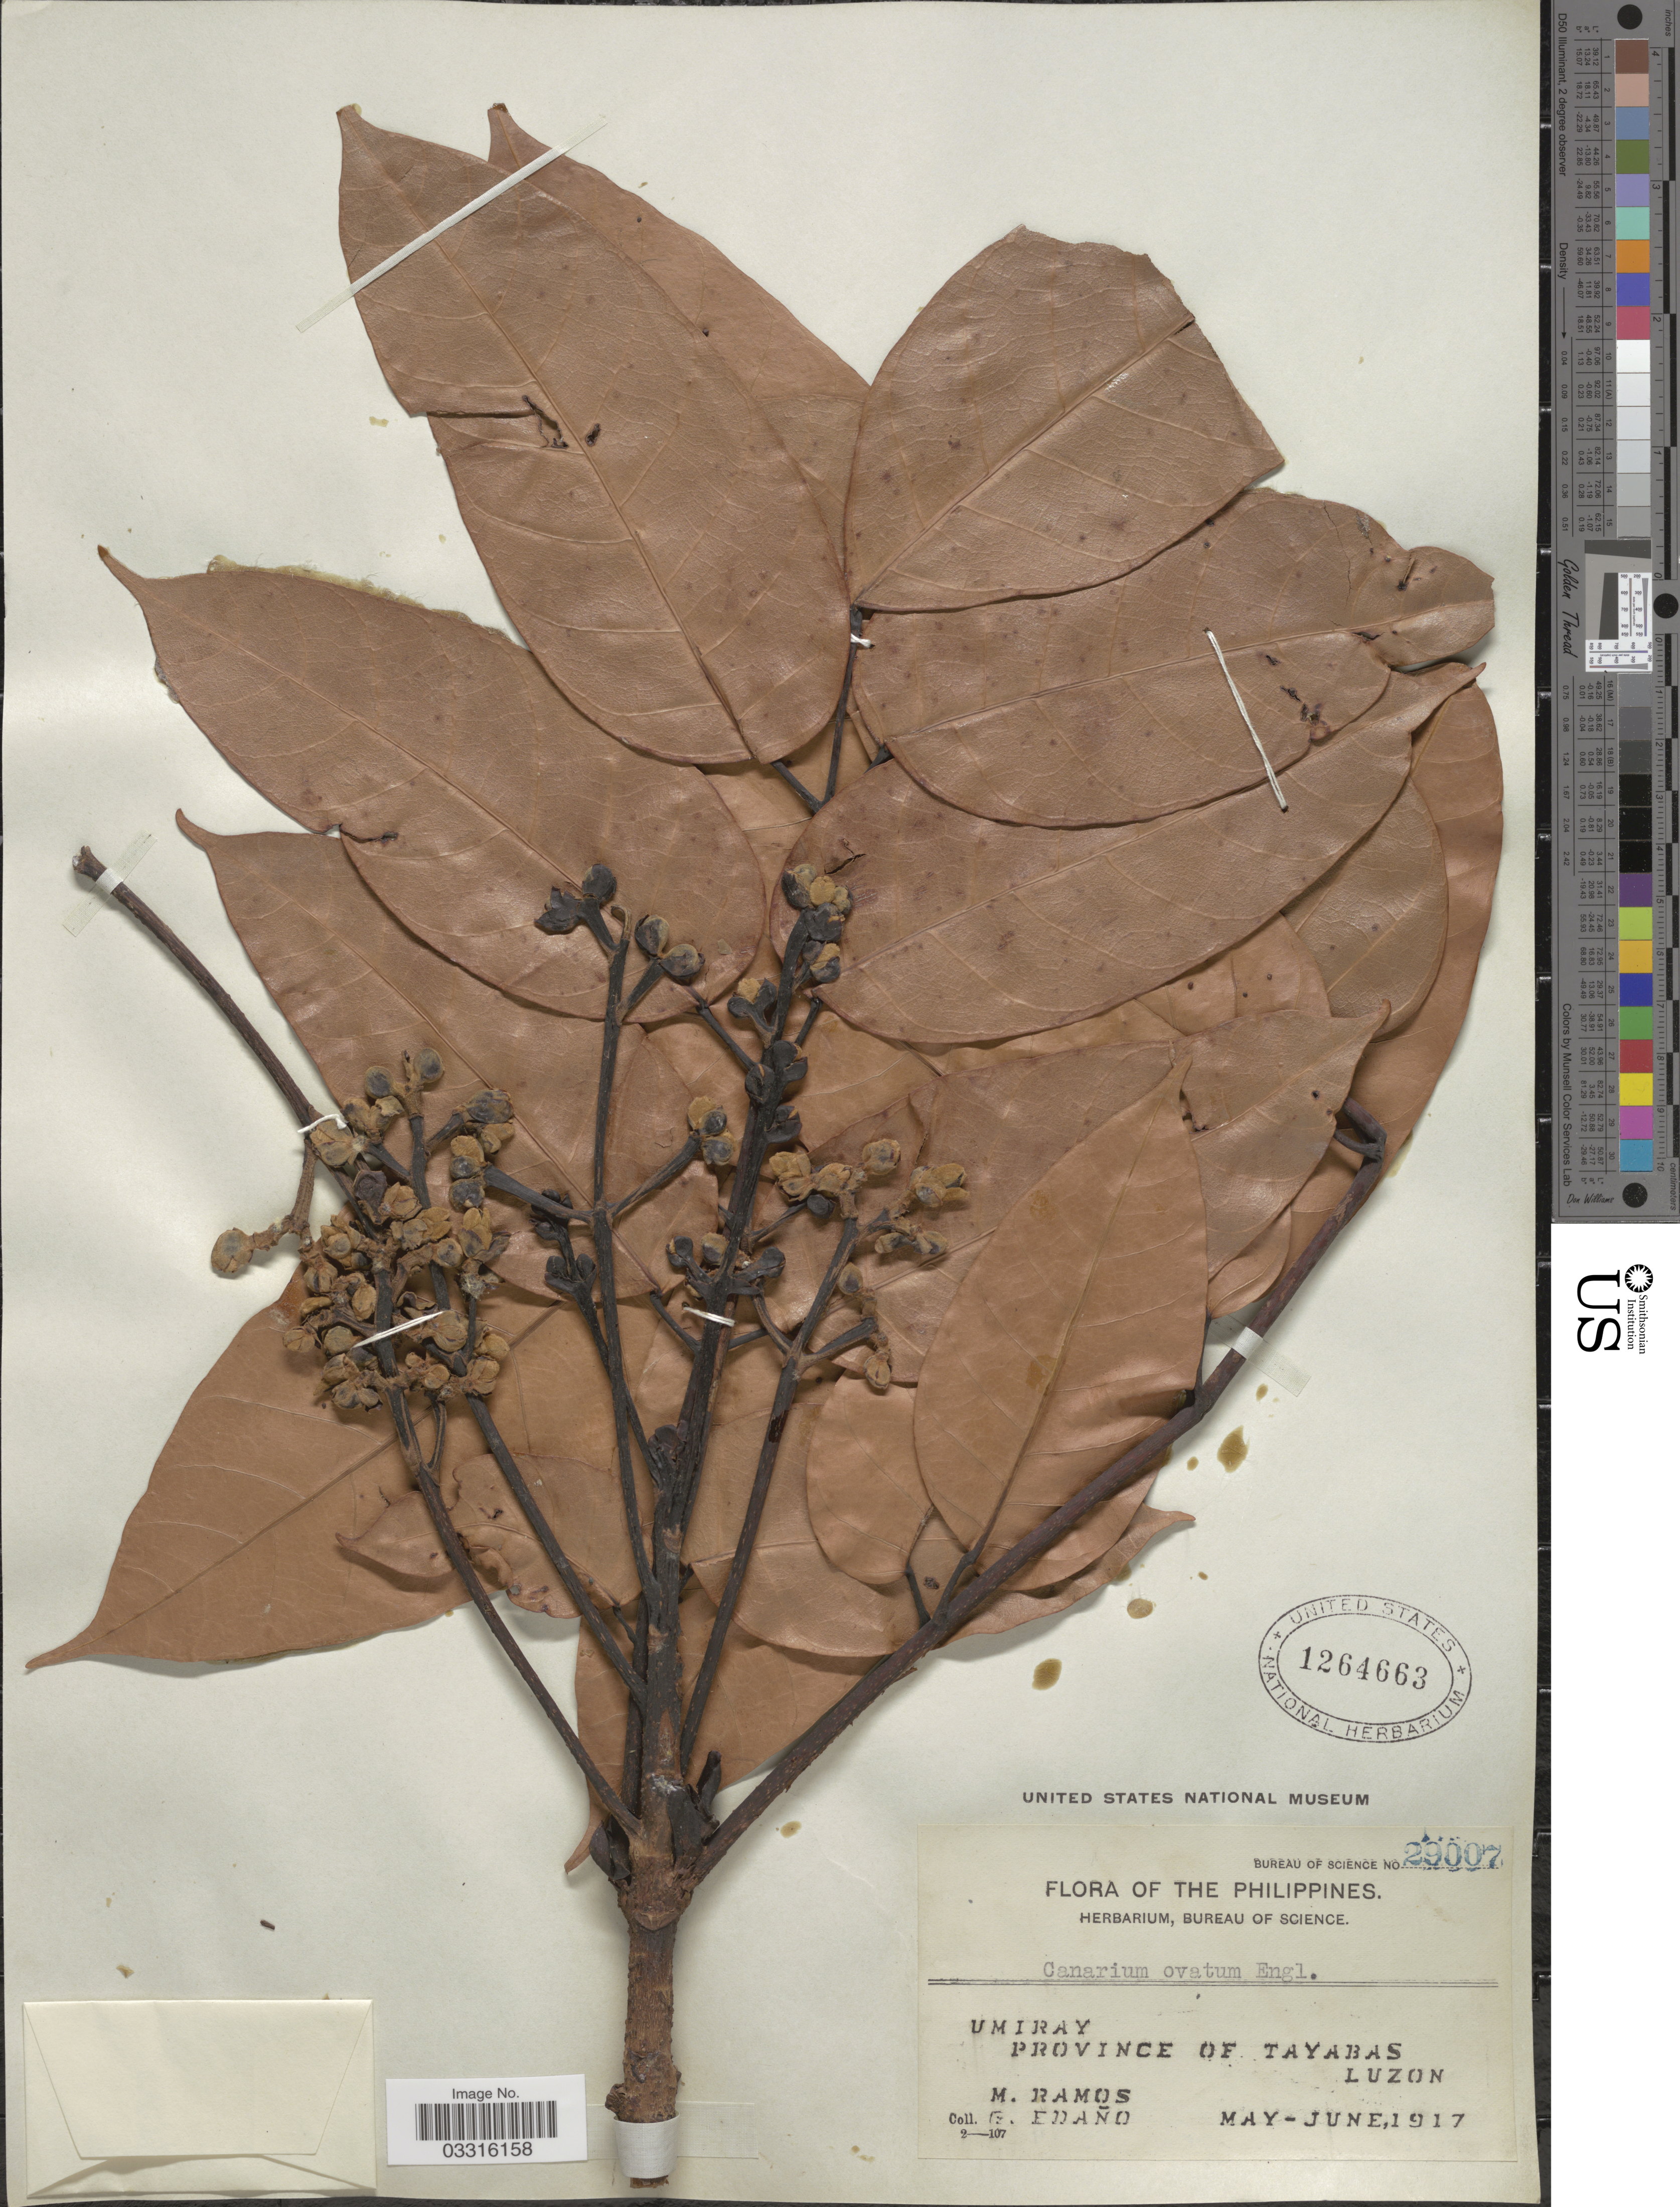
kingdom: Plantae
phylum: Tracheophyta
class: Magnoliopsida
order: Sapindales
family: Burseraceae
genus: Canarium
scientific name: Canarium ovatum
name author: Engl.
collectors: M. Ramos & G. Edaño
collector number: Bureau of Science 29007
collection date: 1917-05/1917-06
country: Philippines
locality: Umiray, Province of Tayabas, Luzon.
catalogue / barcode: US 1264663